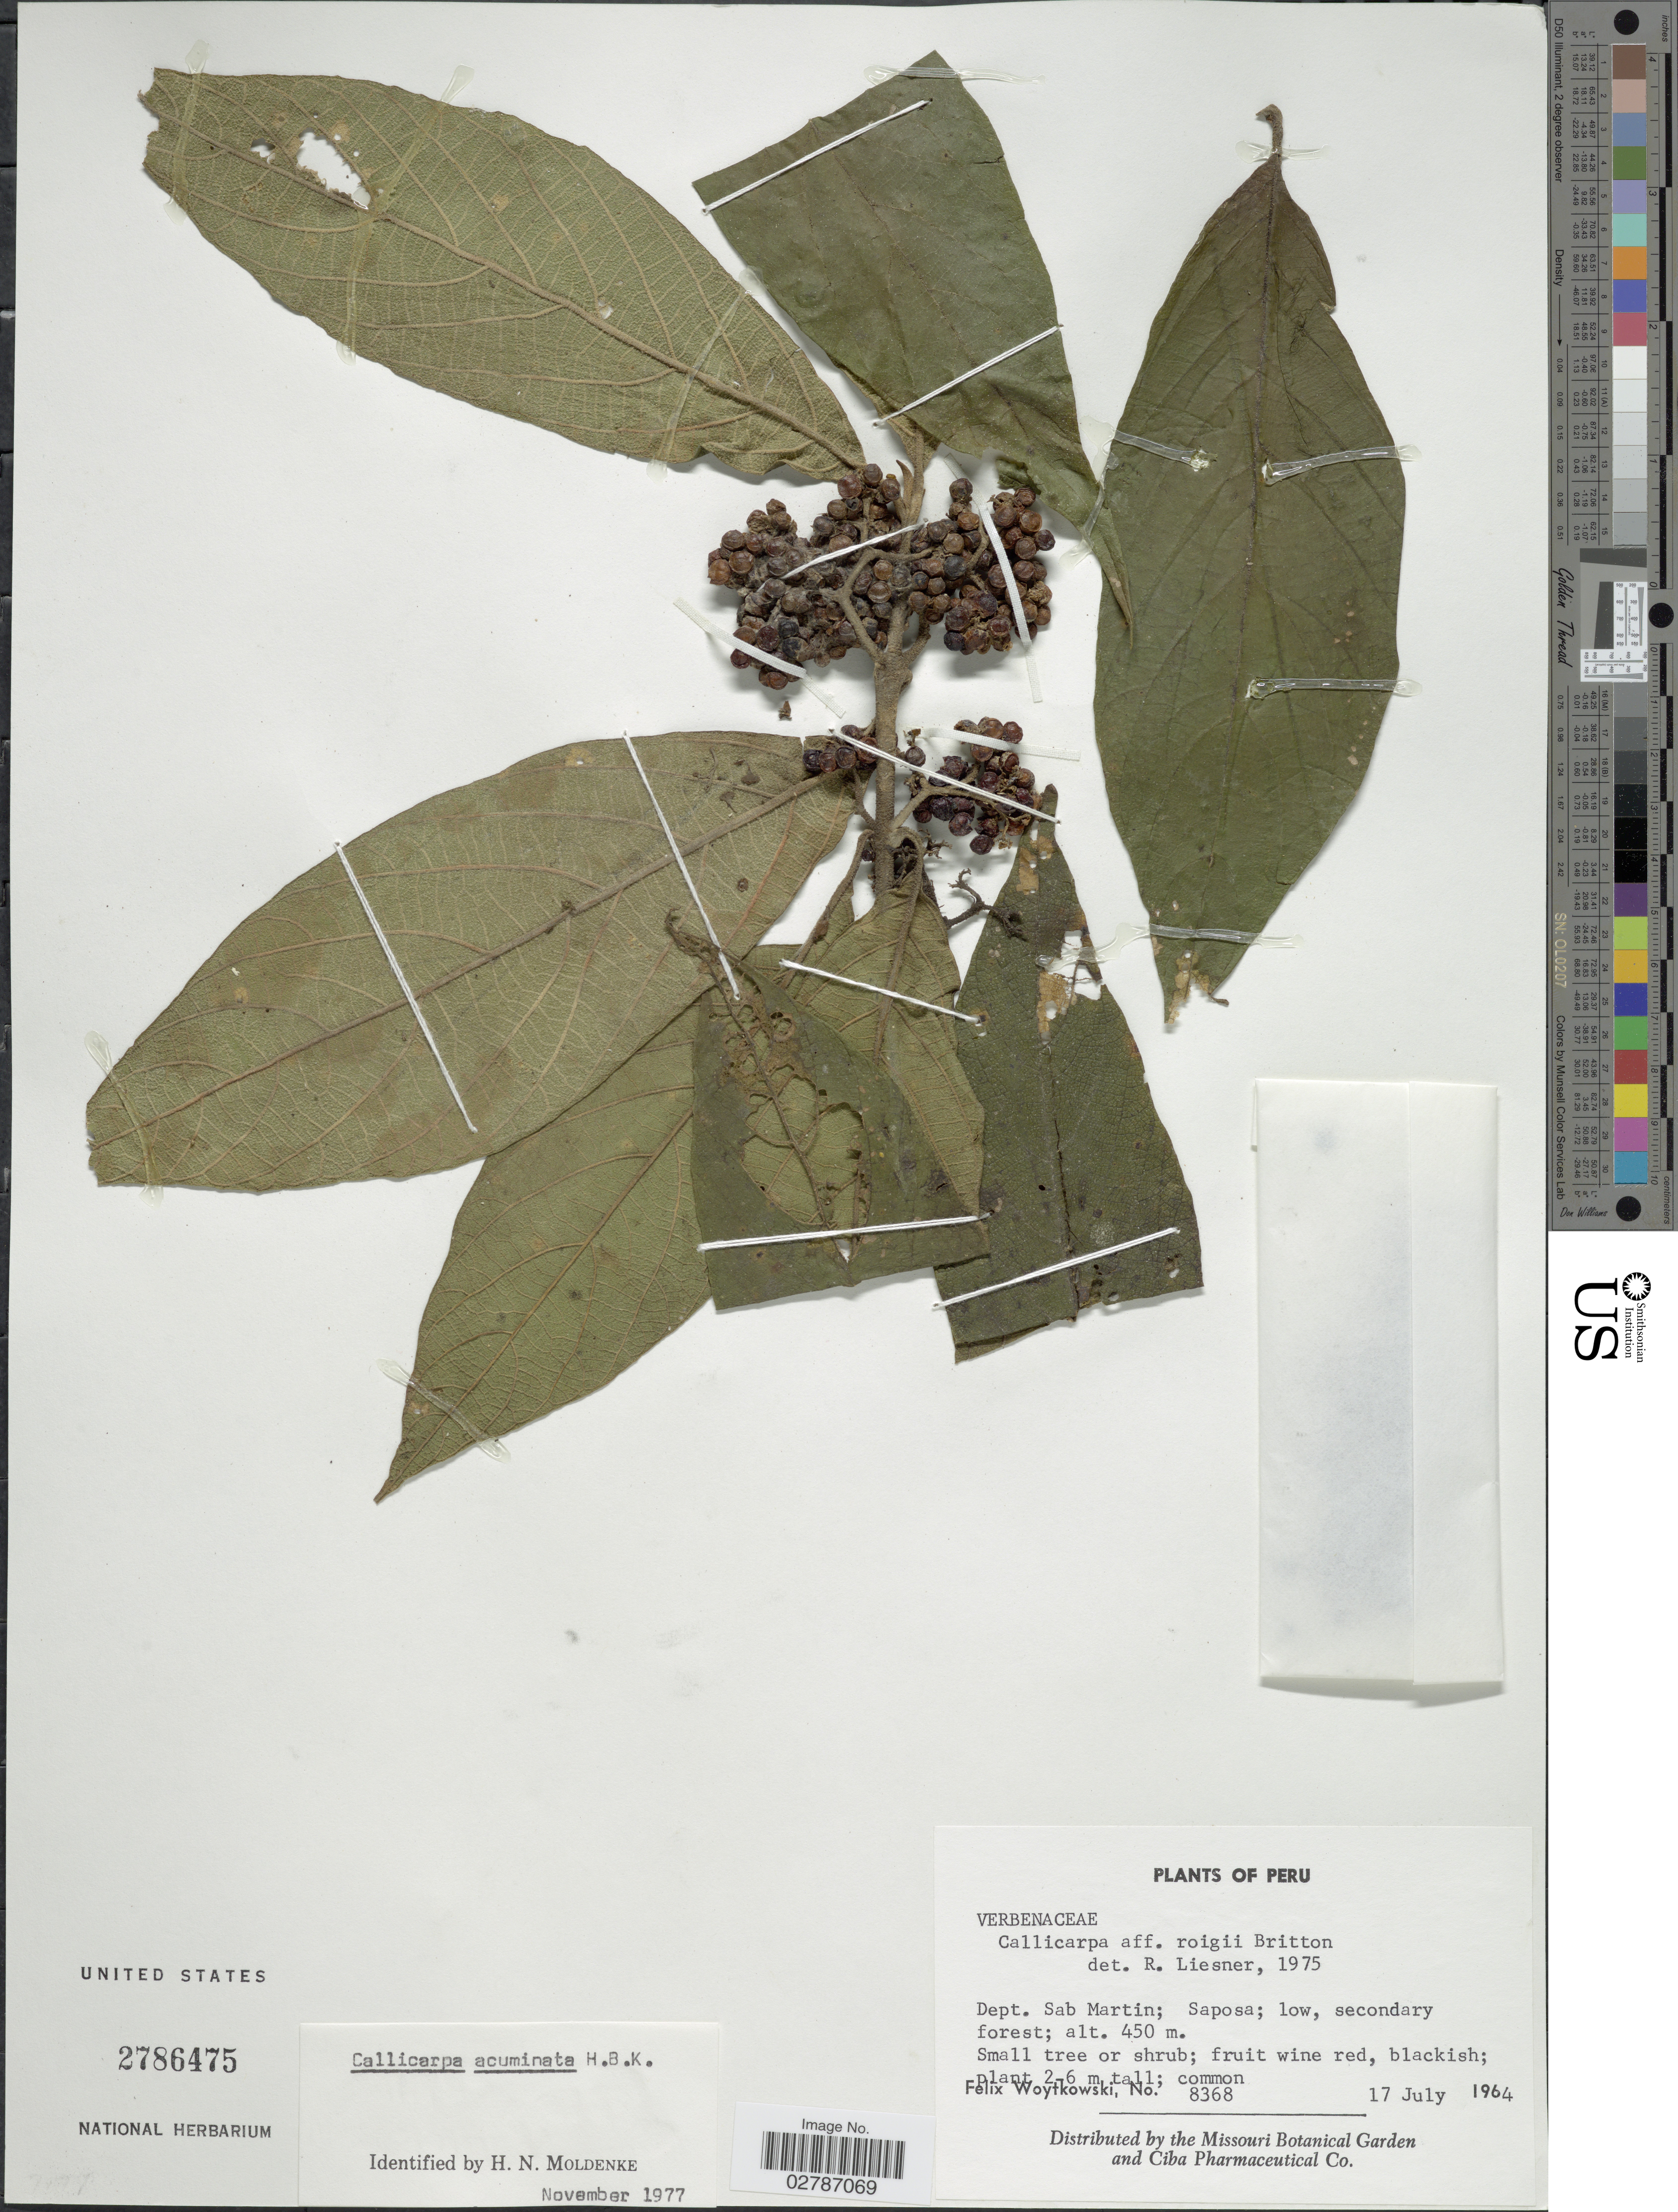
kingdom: Plantae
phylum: Tracheophyta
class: Magnoliopsida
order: Lamiales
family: Lamiaceae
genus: Callicarpa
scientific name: Callicarpa acuminata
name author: Kunth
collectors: F. Woytkowski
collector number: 8368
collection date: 1964-07-17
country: Peru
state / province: San Martín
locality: Dept. Sab Martin; Saposa.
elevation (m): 450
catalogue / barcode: US 2786475